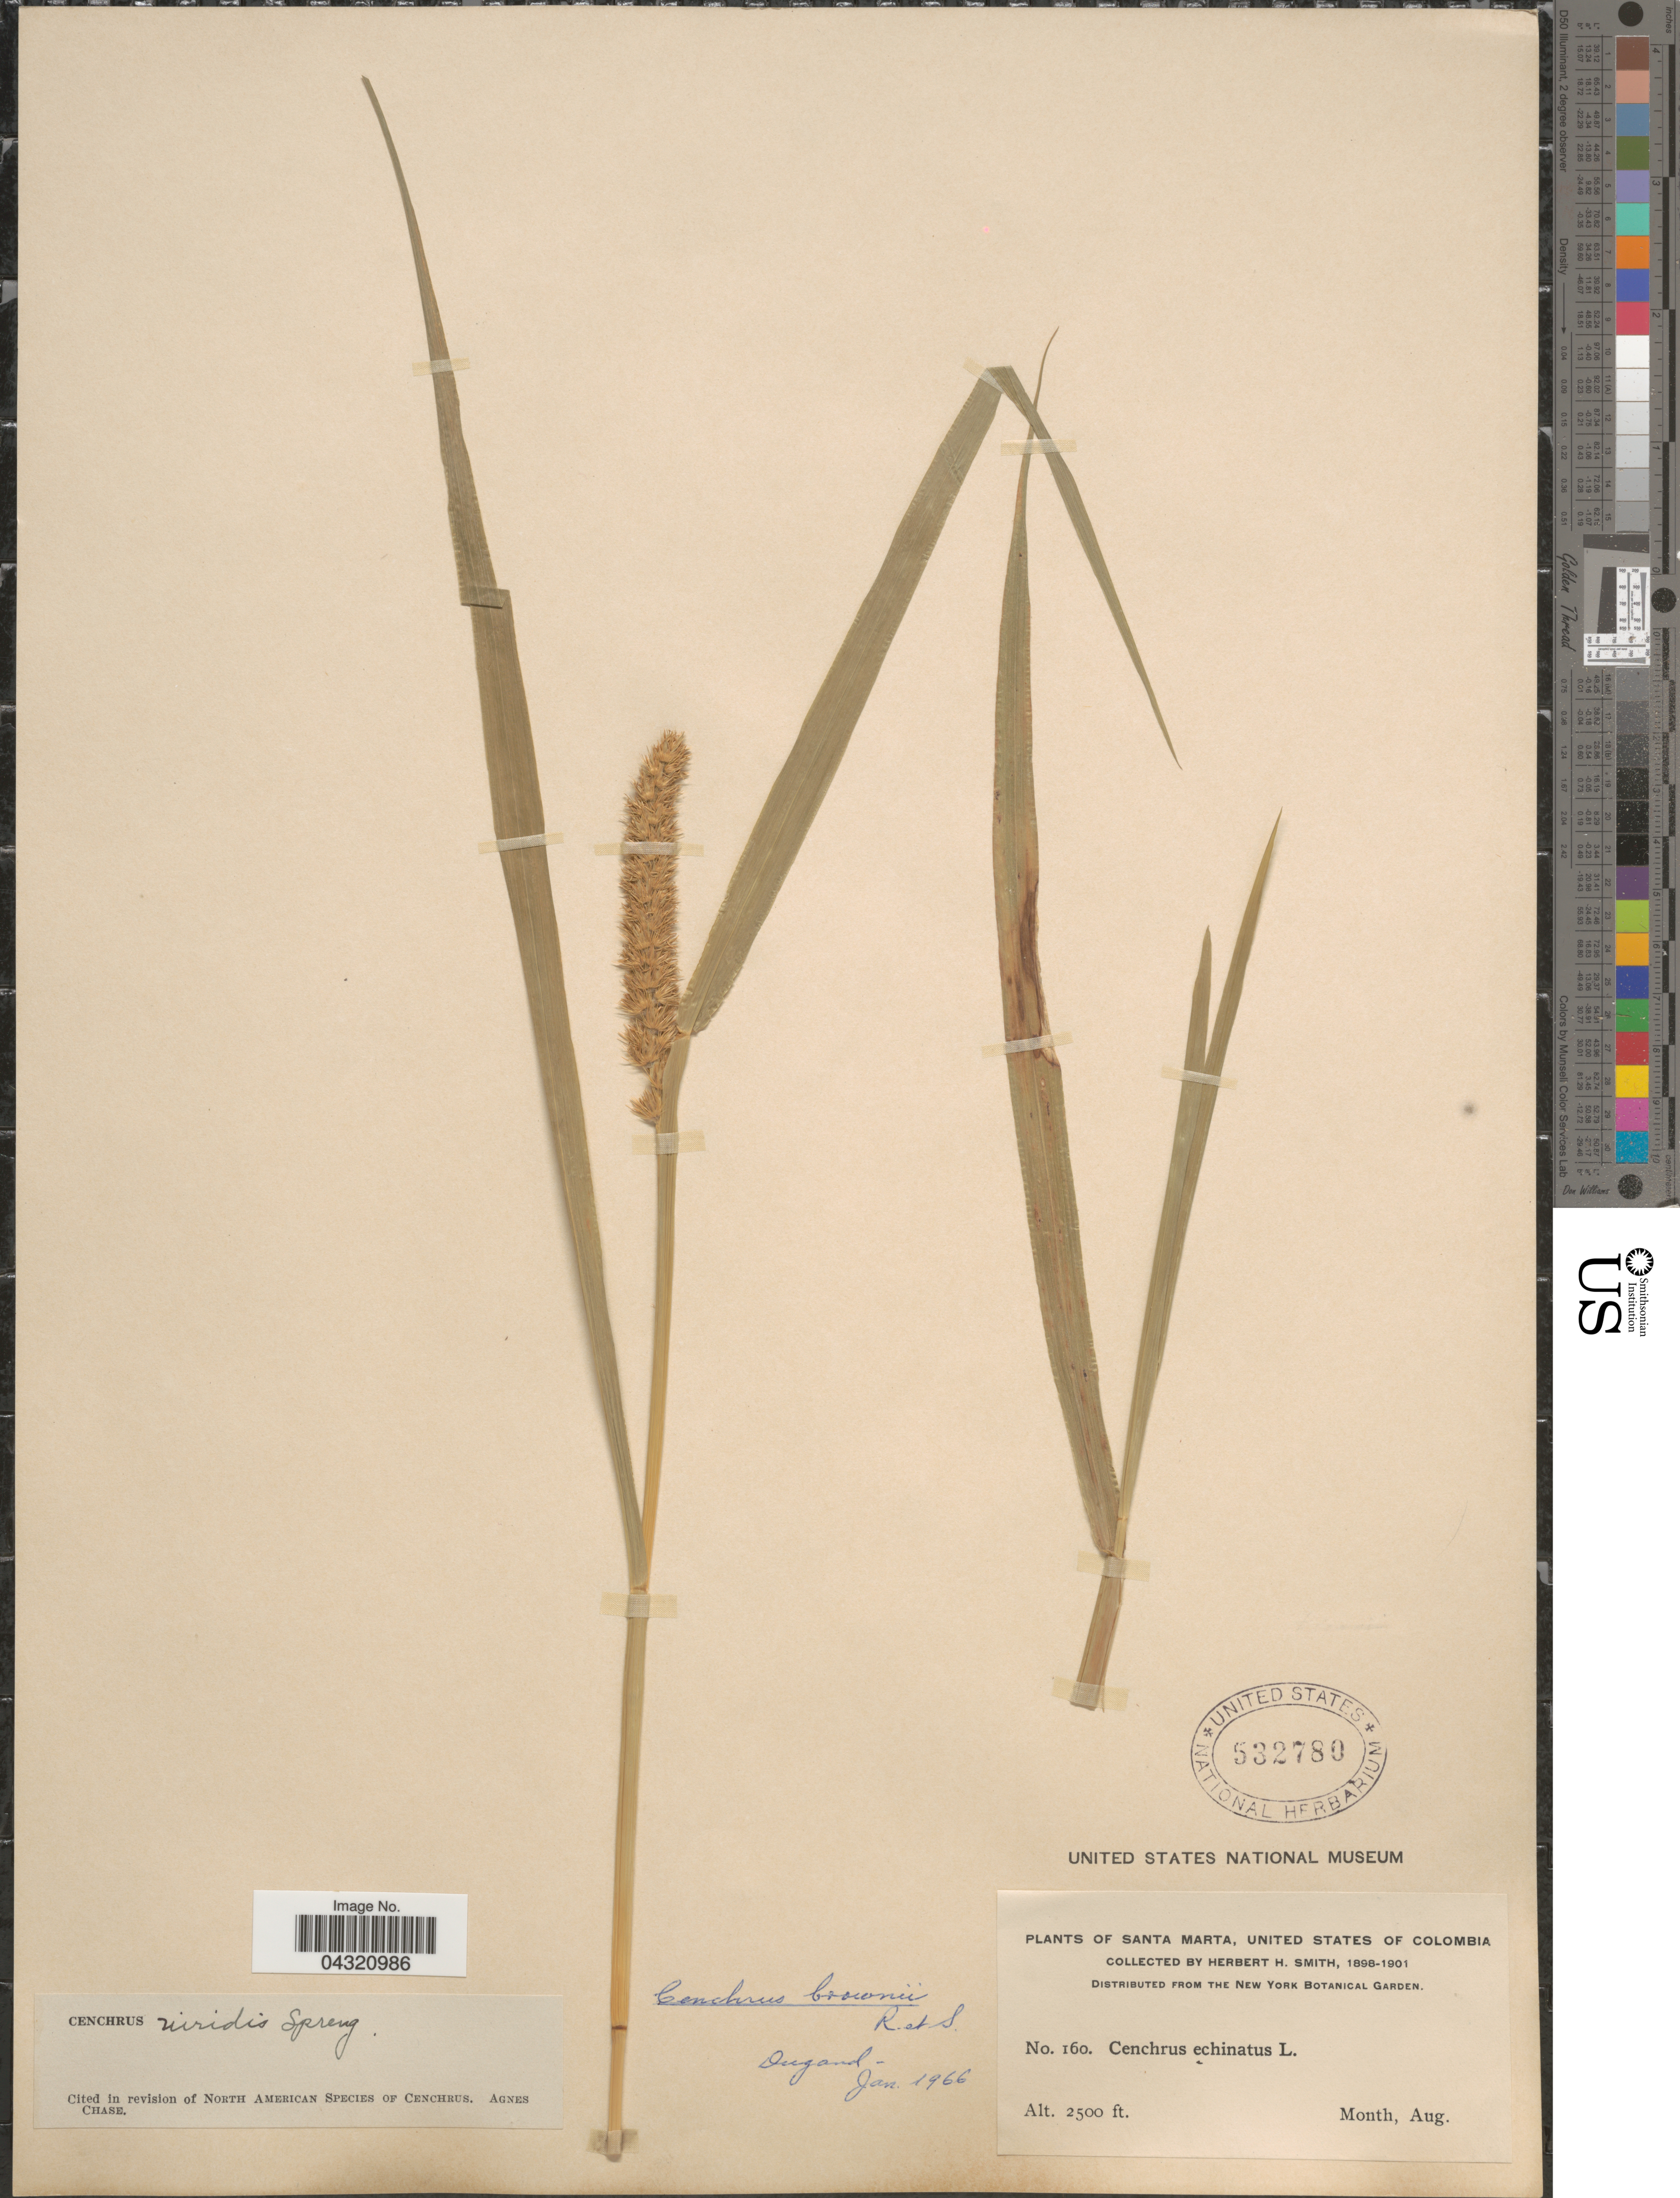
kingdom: Plantae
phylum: Tracheophyta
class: Liliopsida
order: Poales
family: Poaceae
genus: Cenchrus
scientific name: Cenchrus brownii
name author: Roem. & Schult.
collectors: Herbert H. Smith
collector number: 160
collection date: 1898-08/1901-08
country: Colombia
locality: Santa Marta, United States of Colombia.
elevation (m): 762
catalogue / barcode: US 532780